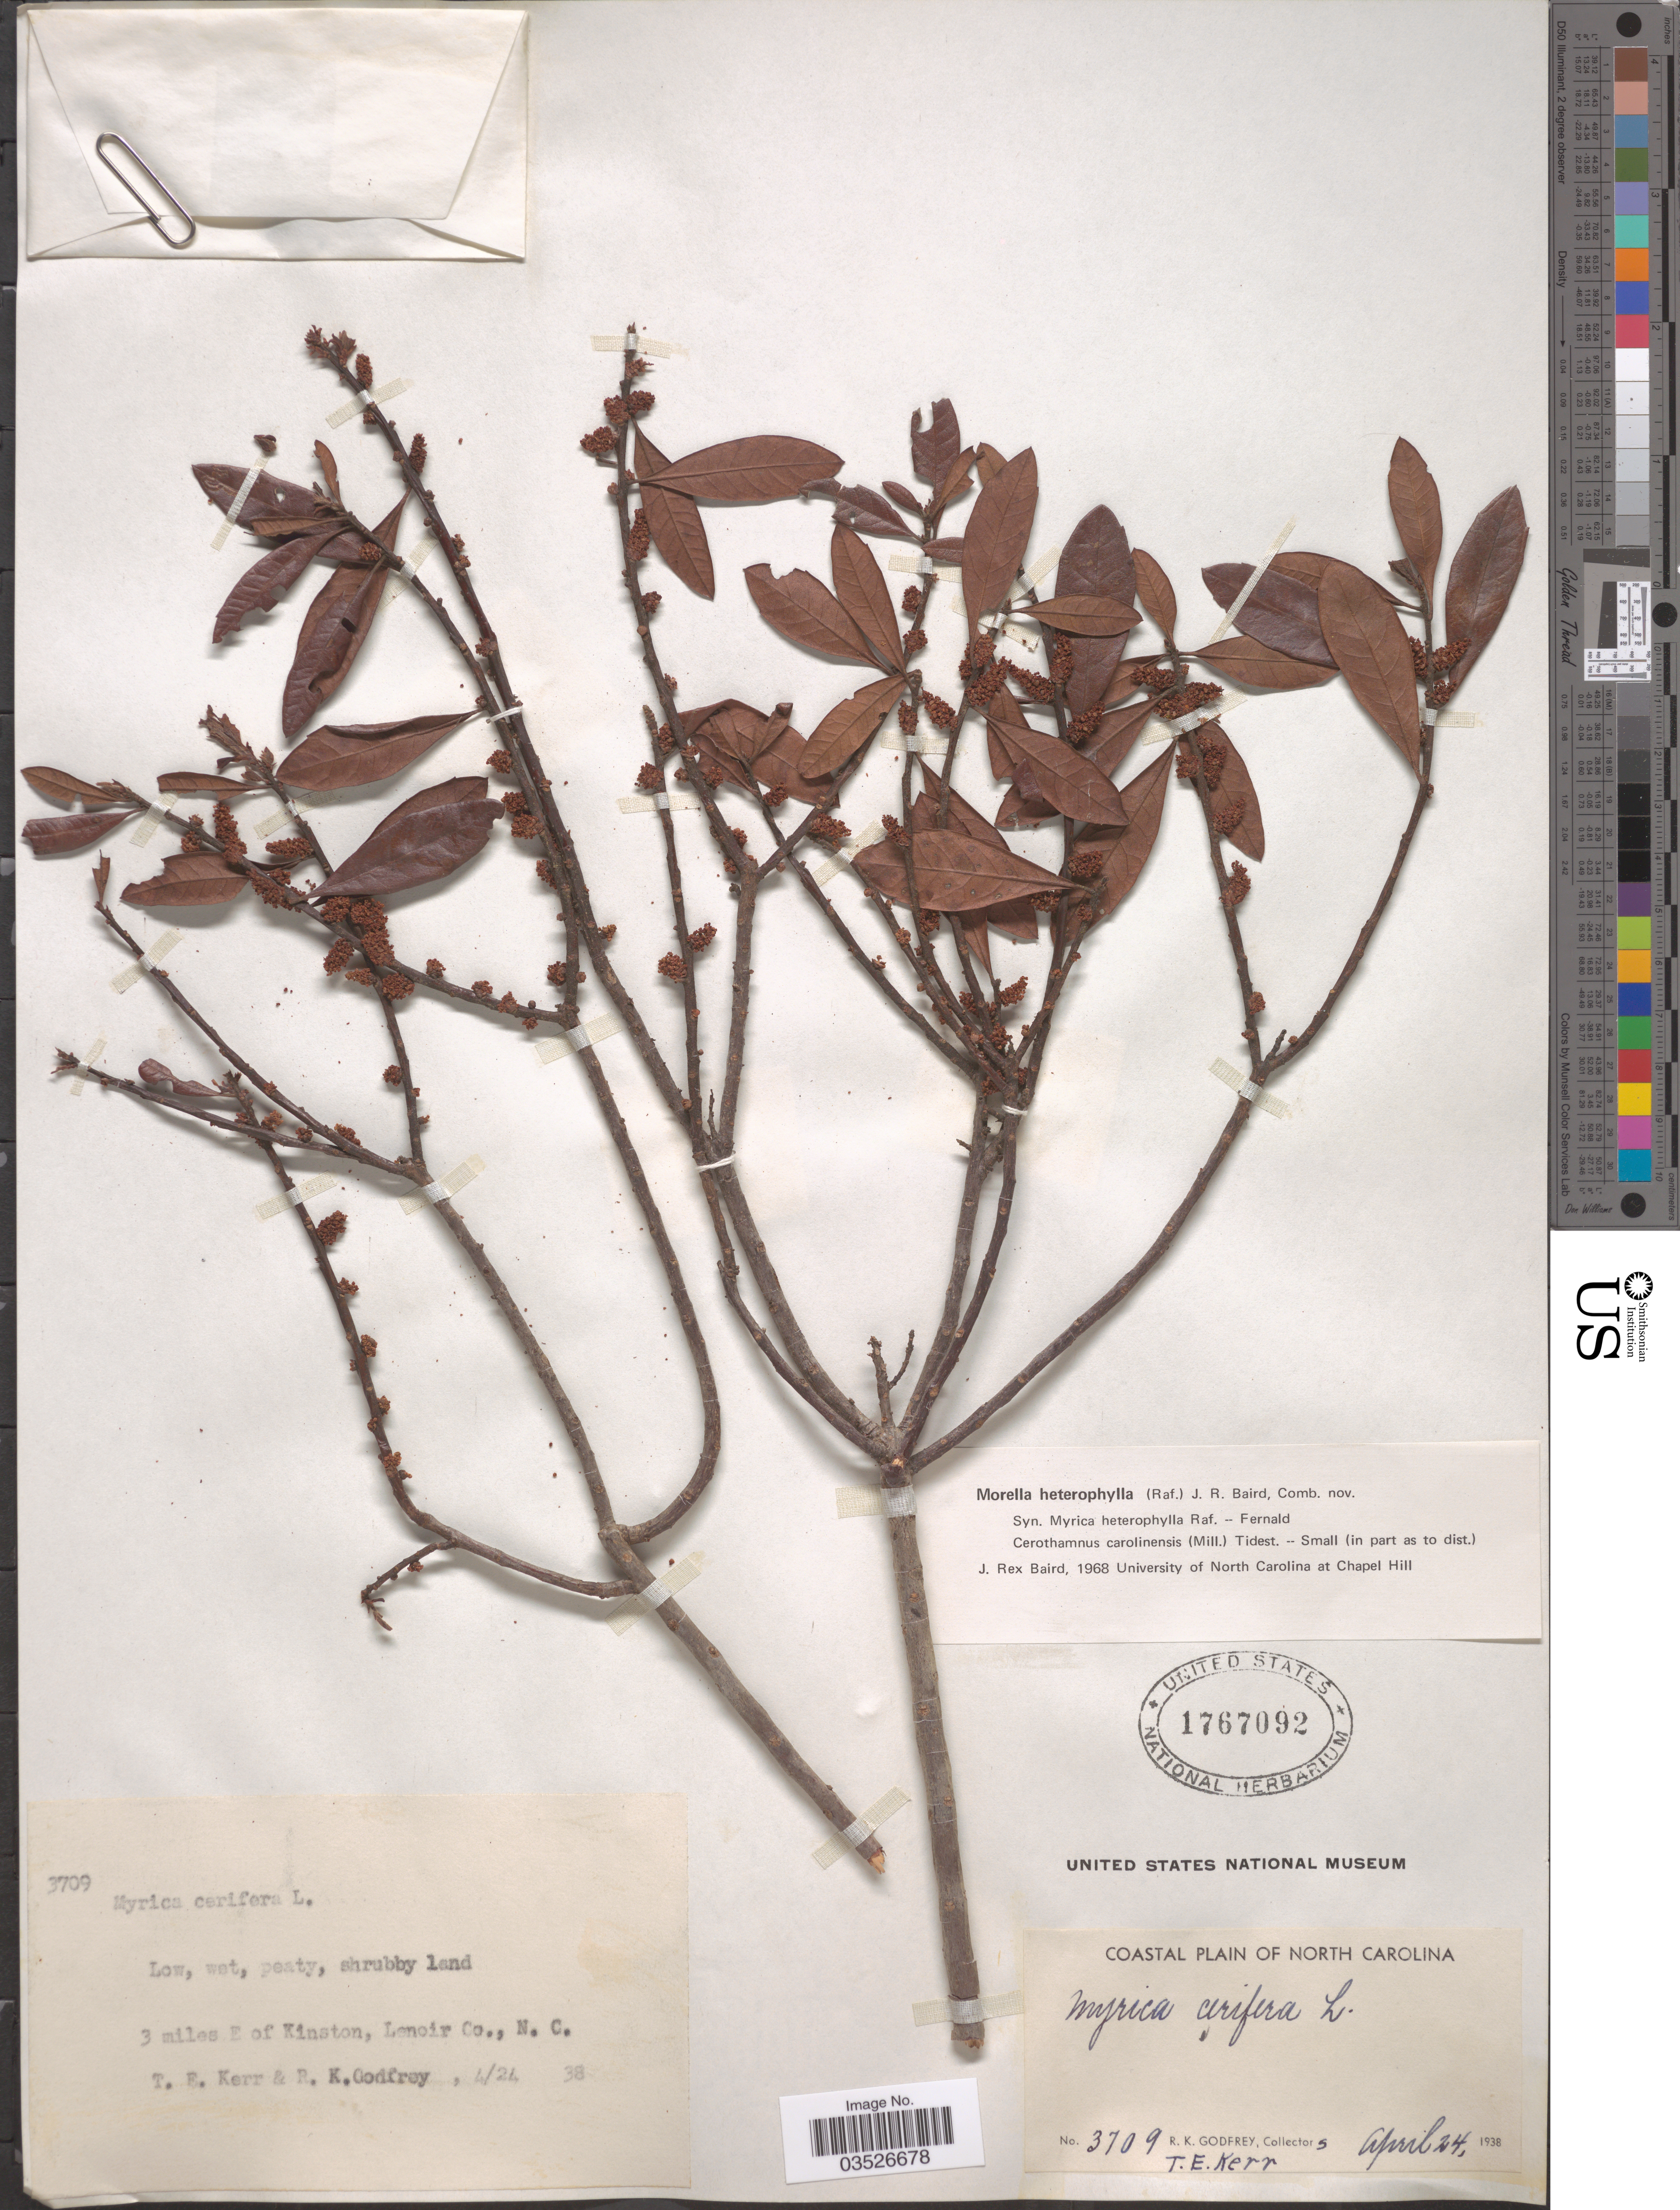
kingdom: Plantae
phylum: Tracheophyta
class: Magnoliopsida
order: Fagales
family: Myricaceae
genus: Morella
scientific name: Morella caroliniensis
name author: (Mill.) Small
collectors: R. K. Godfrey & T. E. Kerr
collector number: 3709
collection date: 1938-04-24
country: United States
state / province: North Carolina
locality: Coastal Plain of North Carolina. 3 miles E of Kinston, Lenoir Co,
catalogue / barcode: US 1767092